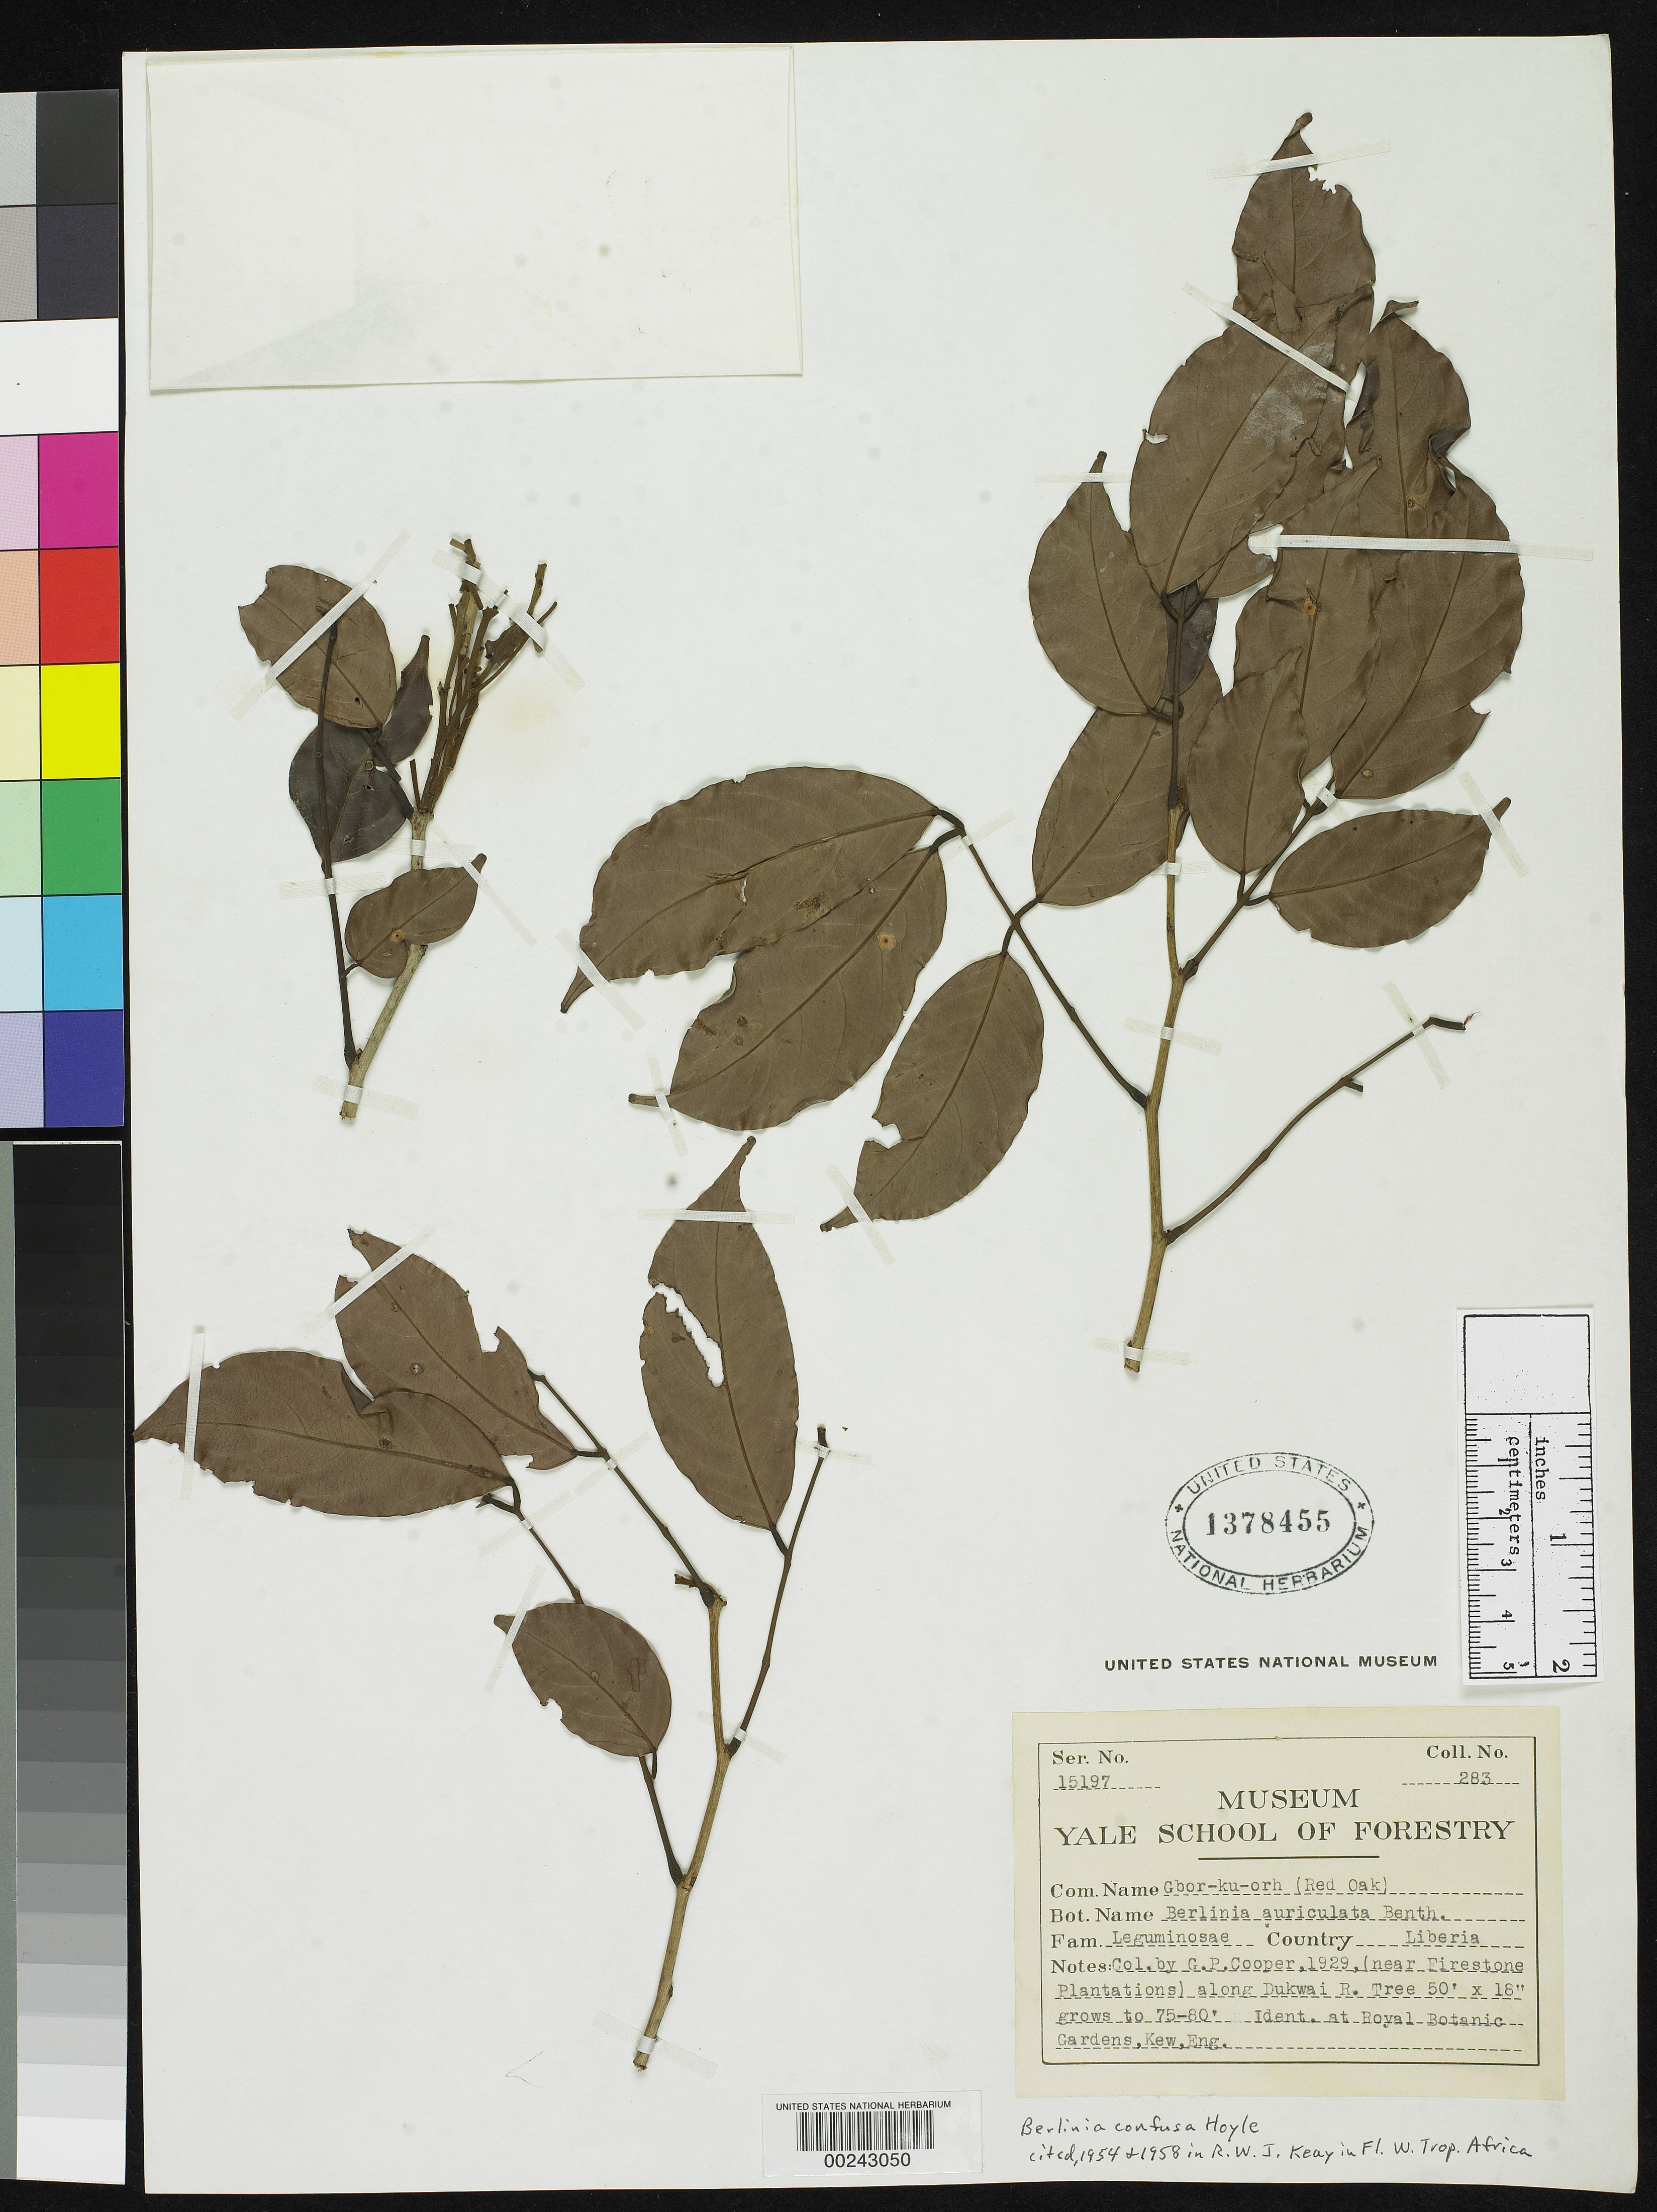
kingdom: Plantae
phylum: Tracheophyta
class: Magnoliopsida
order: Fabales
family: Fabaceae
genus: Berlinia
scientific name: Berlinia confusa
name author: Hoyle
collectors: G. Cooper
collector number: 283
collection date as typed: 1929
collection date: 1929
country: Liberia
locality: Near firestone plantations along dukwai river.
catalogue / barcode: US 1378455